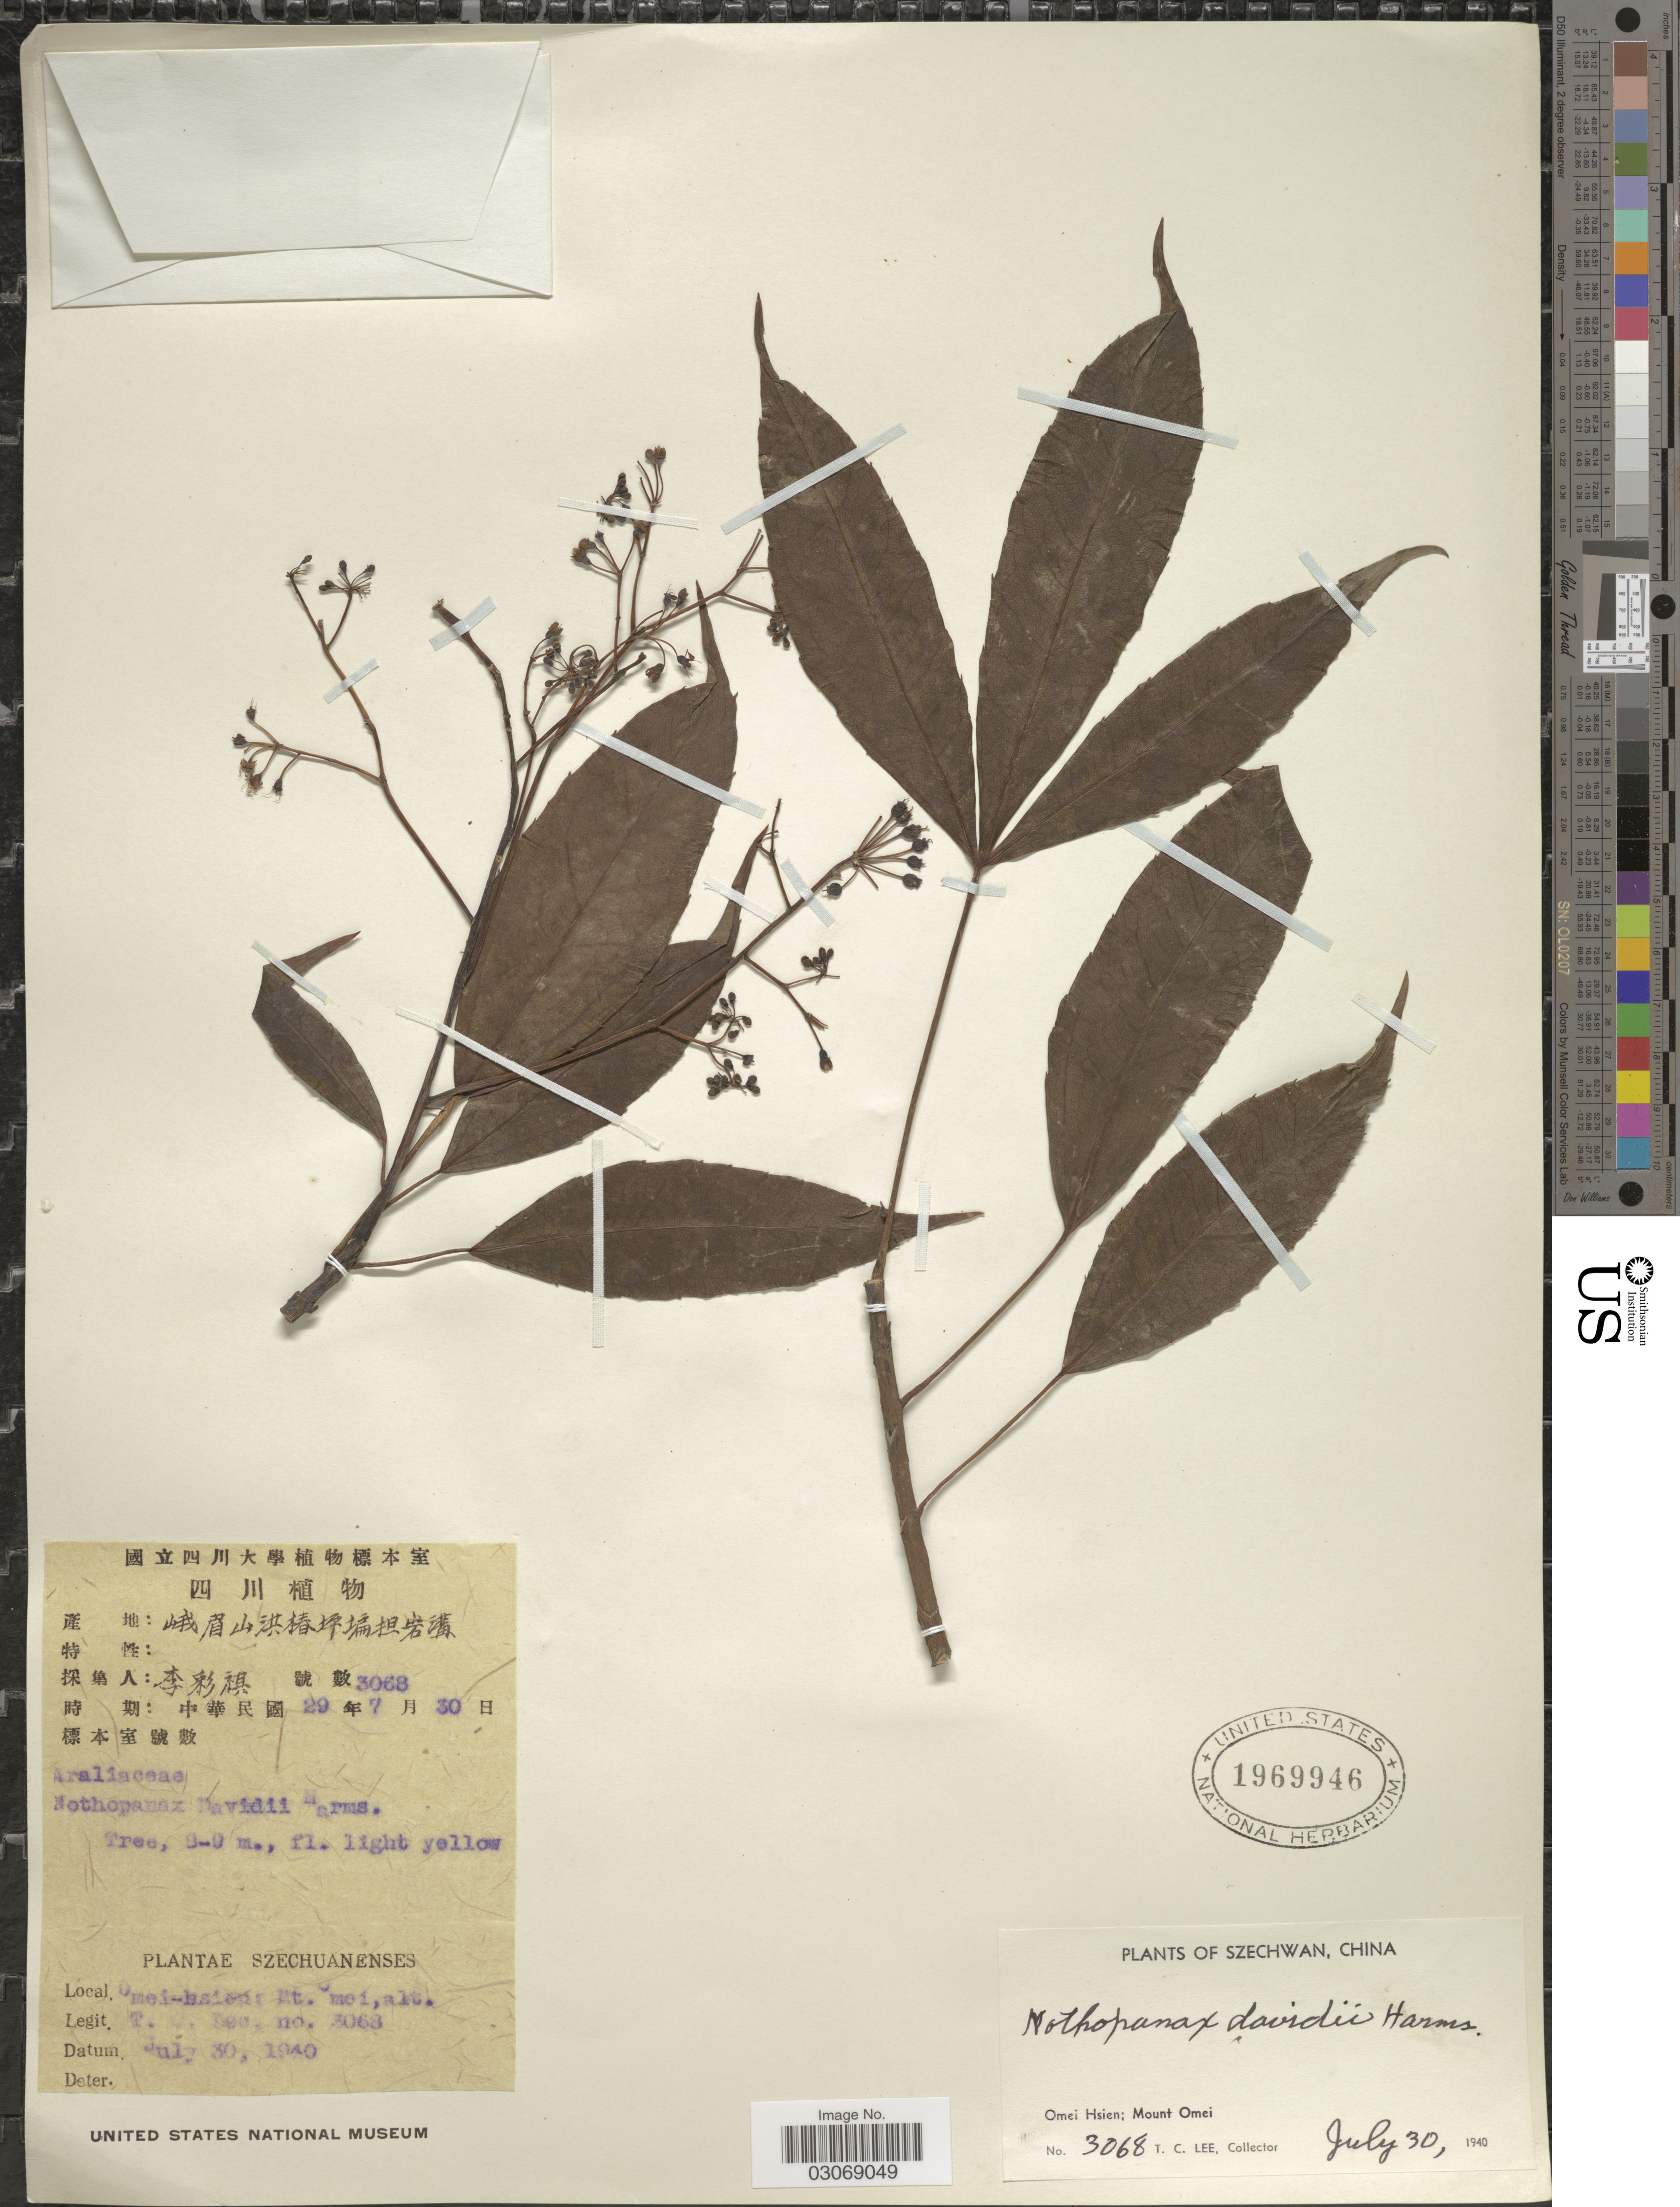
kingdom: Plantae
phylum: Tracheophyta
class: Magnoliopsida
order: Apiales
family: Araliaceae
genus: Nothopanax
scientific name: Nothopanax davidii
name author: (Franch.) Harms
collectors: T. Lee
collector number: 3068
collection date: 1940-07-30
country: China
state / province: Sichuan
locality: Szechuan. Omei Hsien; Mount Omei.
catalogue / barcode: US 1969946